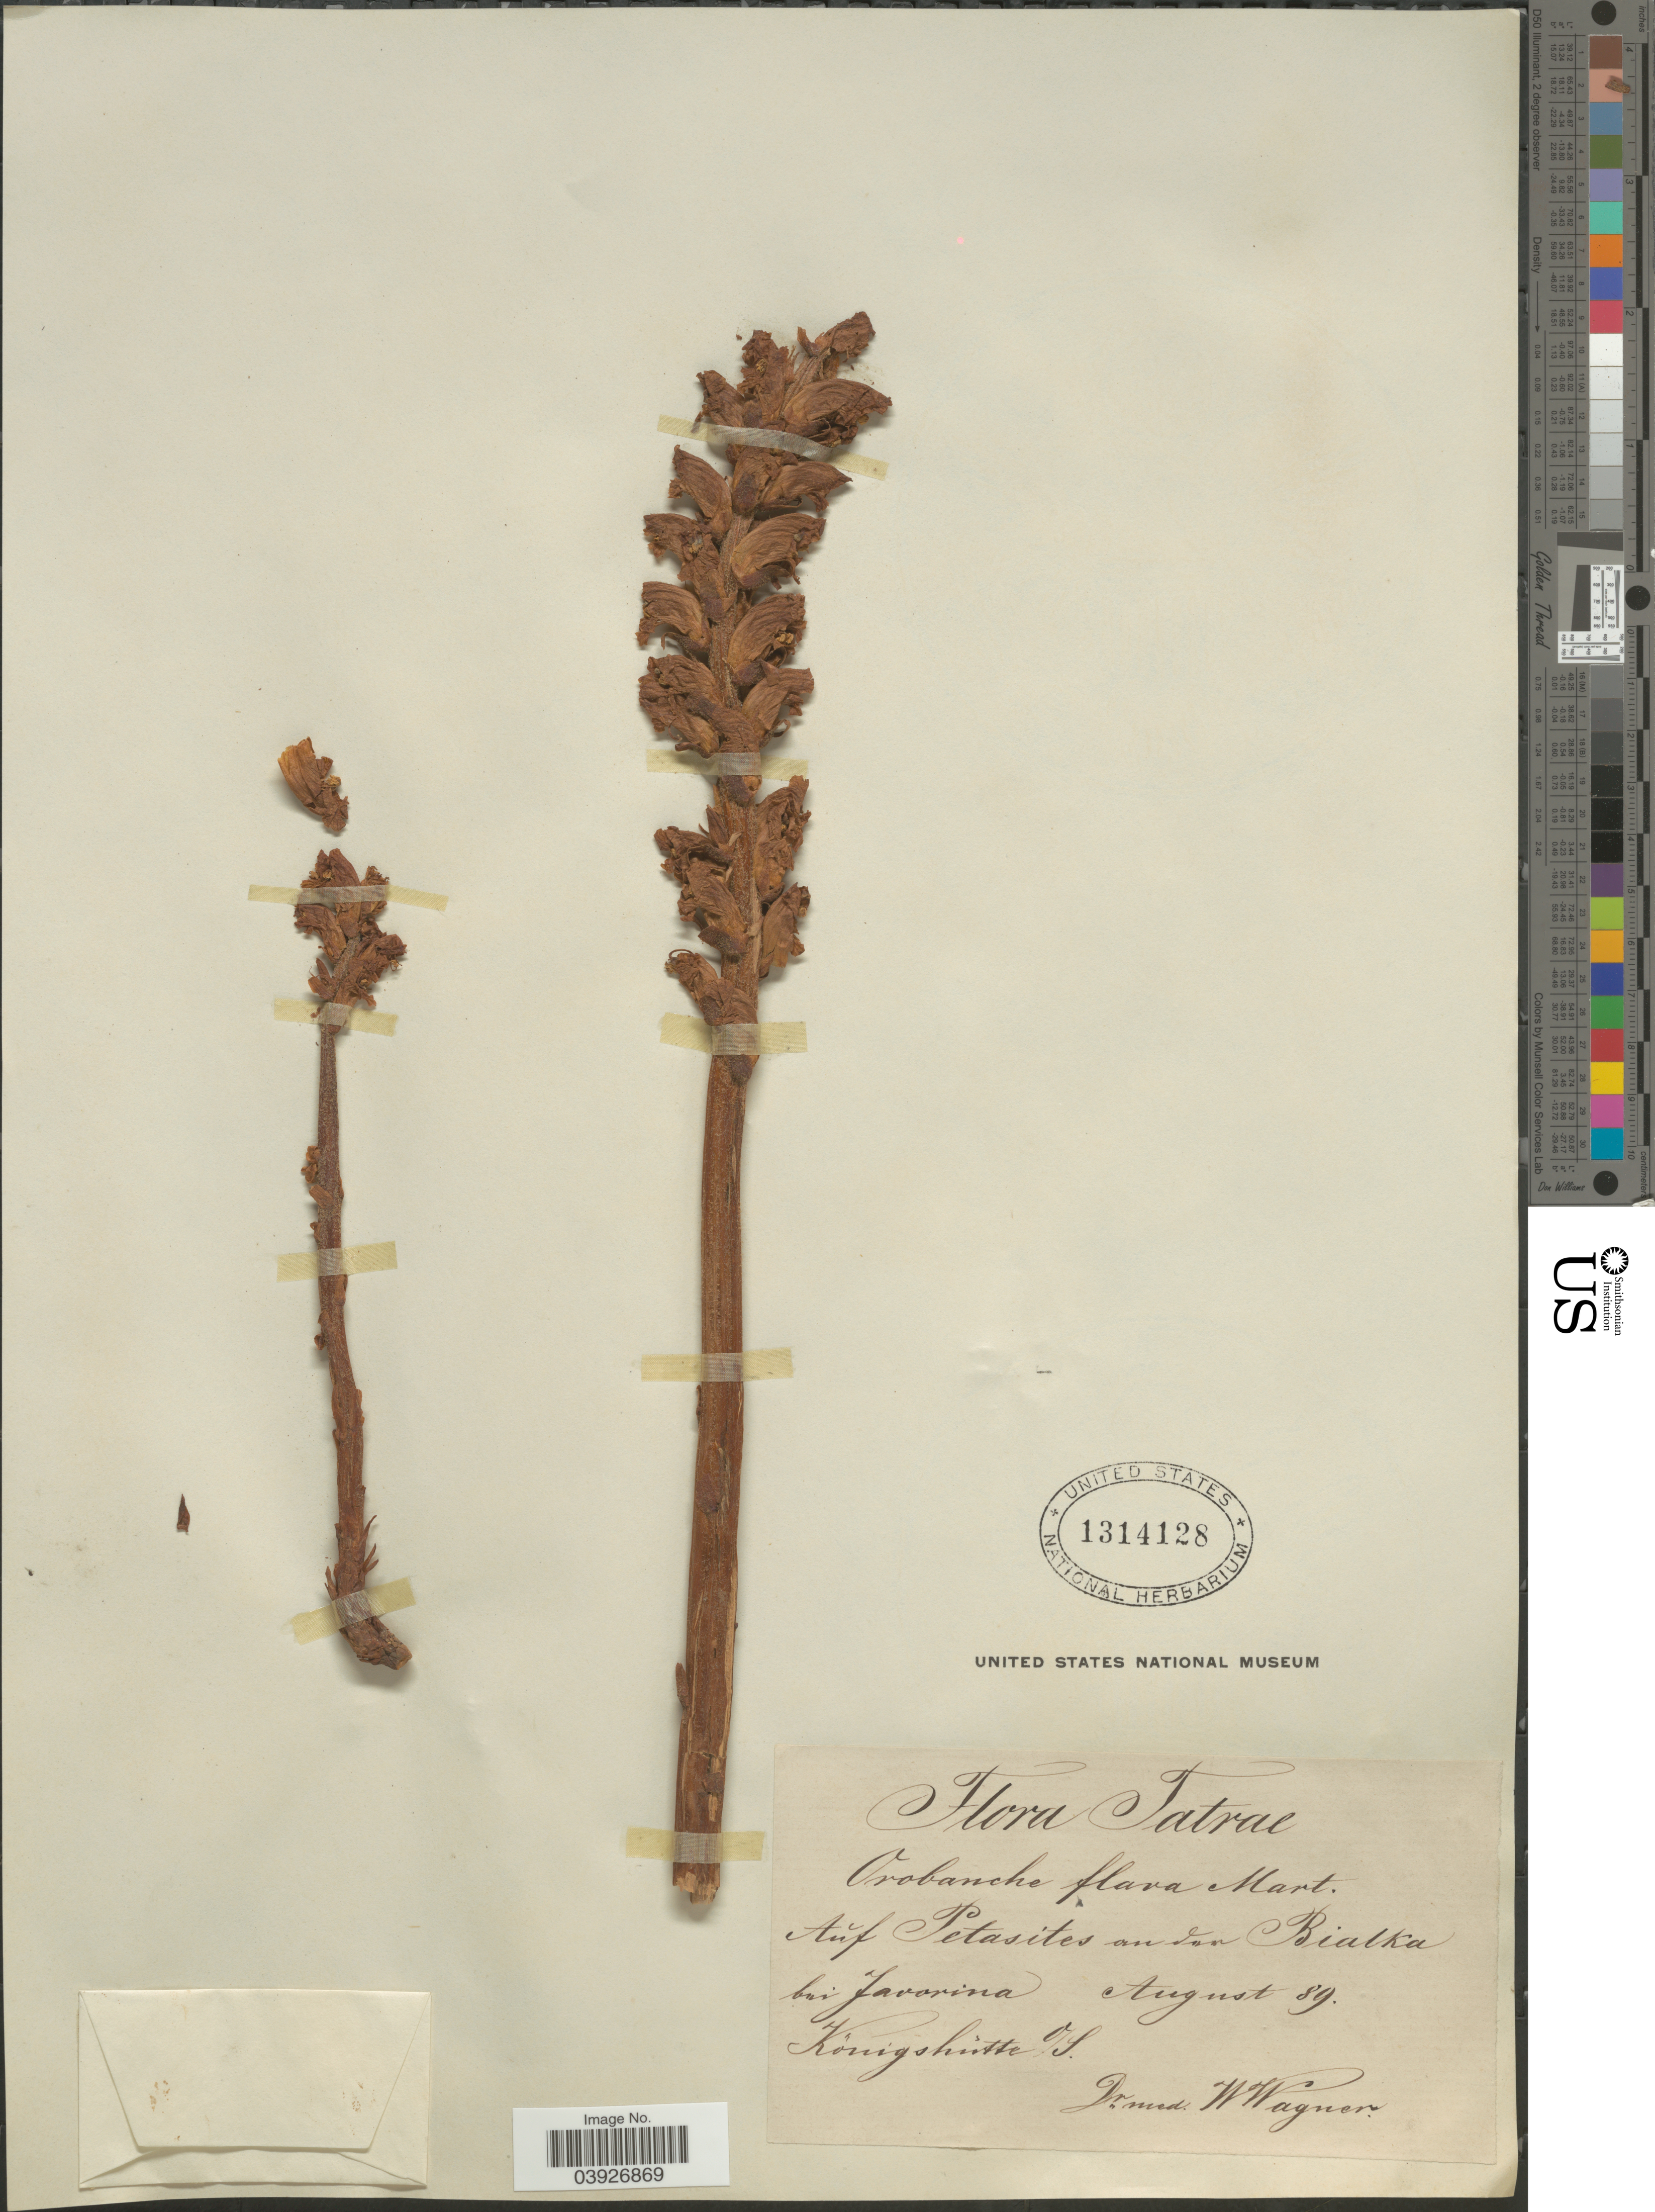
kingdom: Plantae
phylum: Tracheophyta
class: Magnoliopsida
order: Lamiales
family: Orobanchaceae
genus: Orobanche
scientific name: Orobanche flava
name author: Mart. ex F.W. Schultz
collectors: W. Wagner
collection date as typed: Transcribed d/m/y: /8/89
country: Germany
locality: Konigshutte V/f. [interpreted]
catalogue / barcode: US 1314128